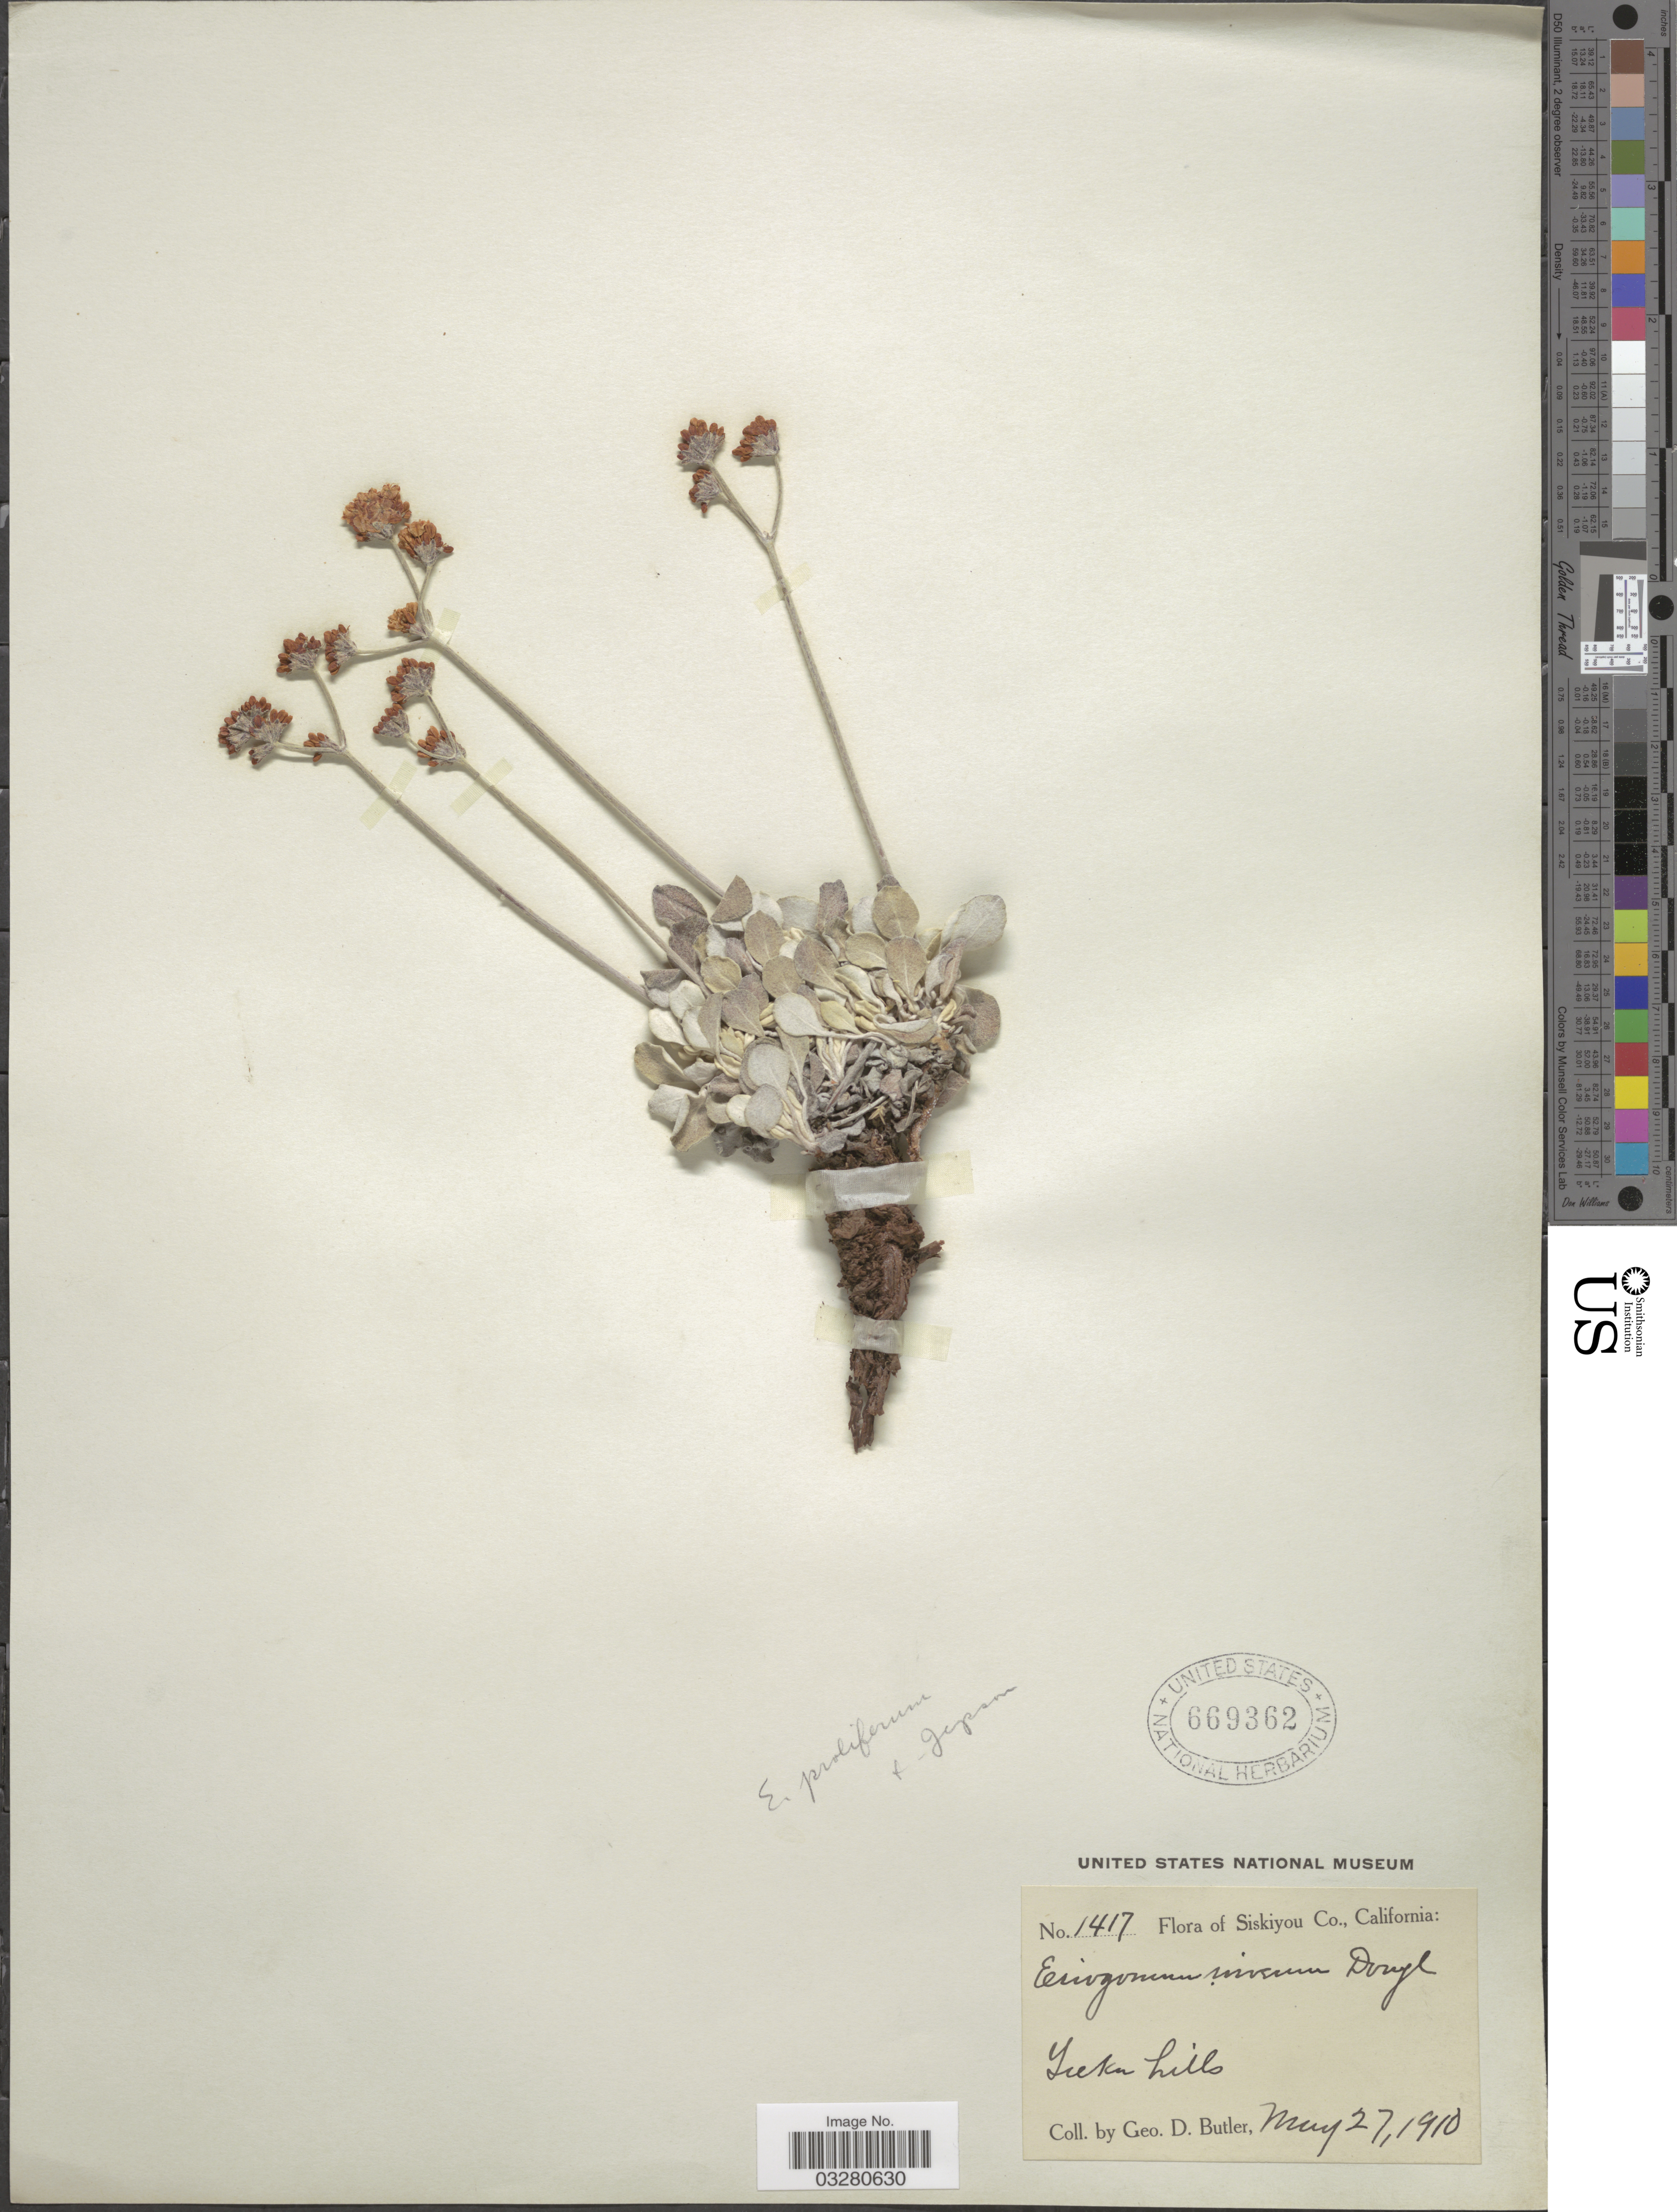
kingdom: Plantae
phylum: Tracheophyta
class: Magnoliopsida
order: Caryophyllales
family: Polygonaceae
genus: Eriogonum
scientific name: Eriogonum proliferum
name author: Torr. & A. Gray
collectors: G. D. Butler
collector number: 1417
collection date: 1910-05-27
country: United States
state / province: California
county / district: Siskiyou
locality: Siskiyou Co. Yreka hills.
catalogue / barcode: US 669362